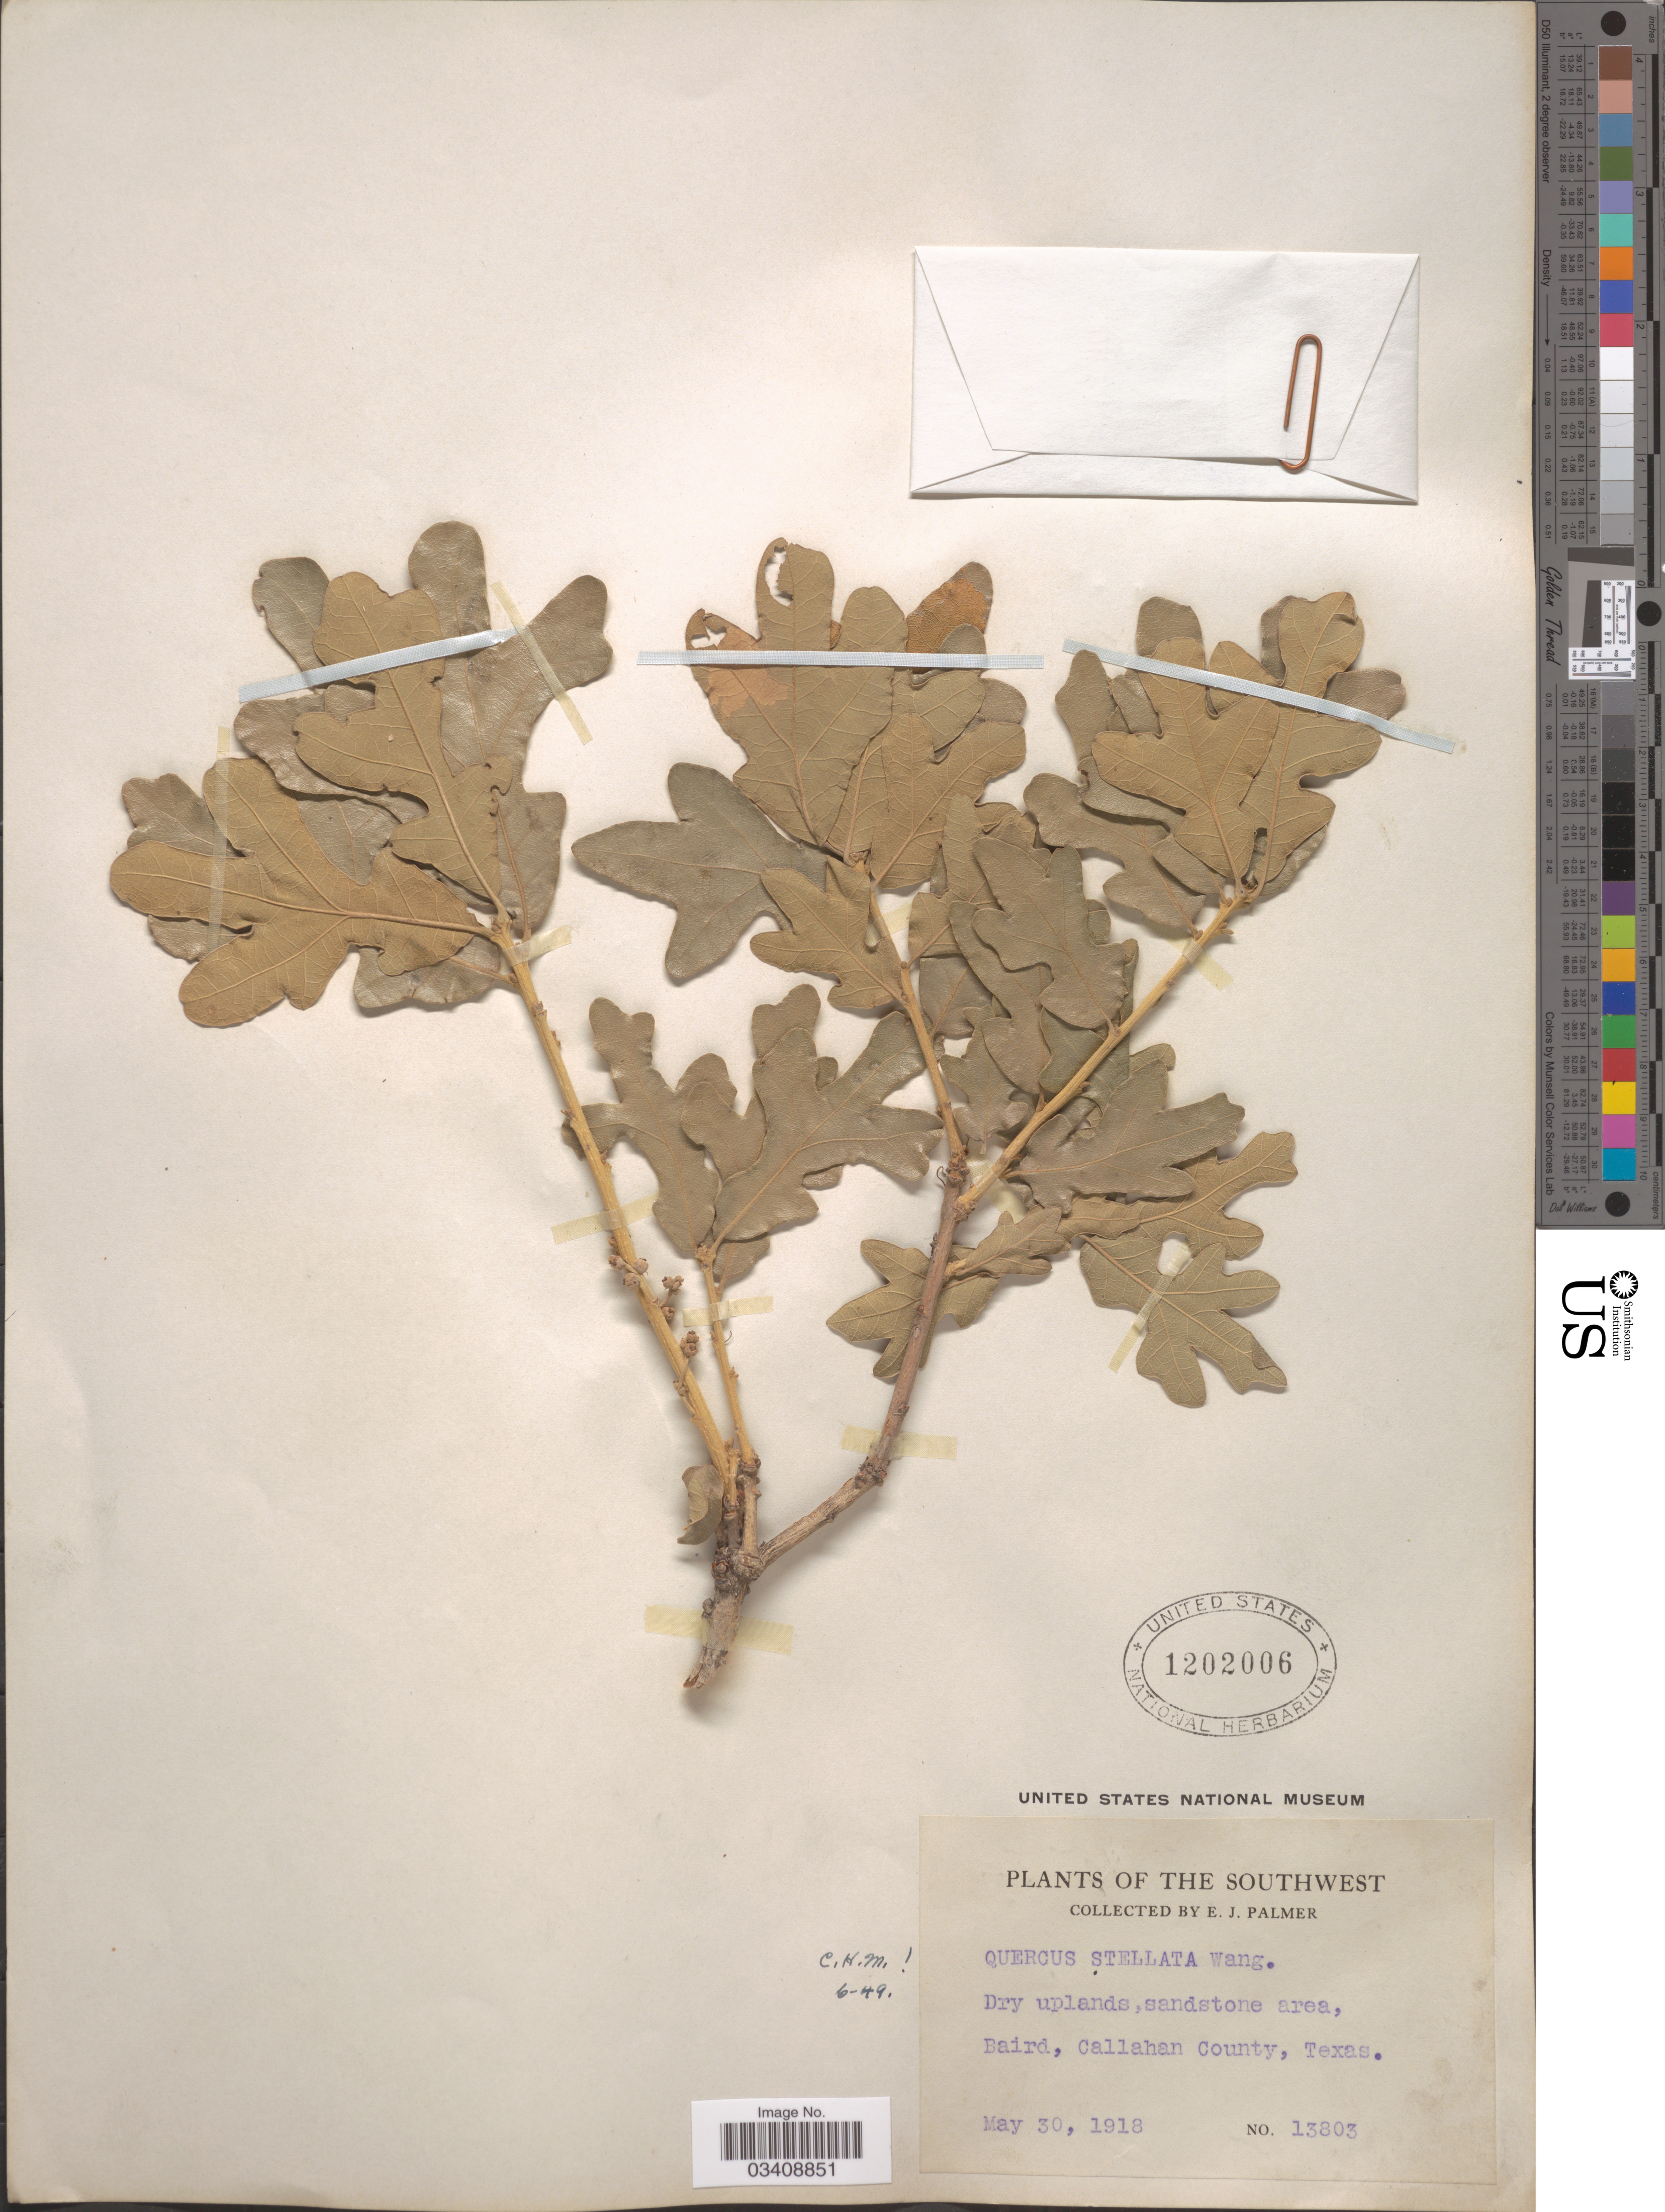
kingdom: Plantae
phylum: Tracheophyta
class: Magnoliopsida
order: Fagales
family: Fagaceae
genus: Quercus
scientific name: Quercus stellata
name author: Wangenh.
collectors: E. J. Palmer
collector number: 13803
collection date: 1918-05-30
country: United States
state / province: Texas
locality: The Southwest. Baird, Callahan County.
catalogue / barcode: US 1202006